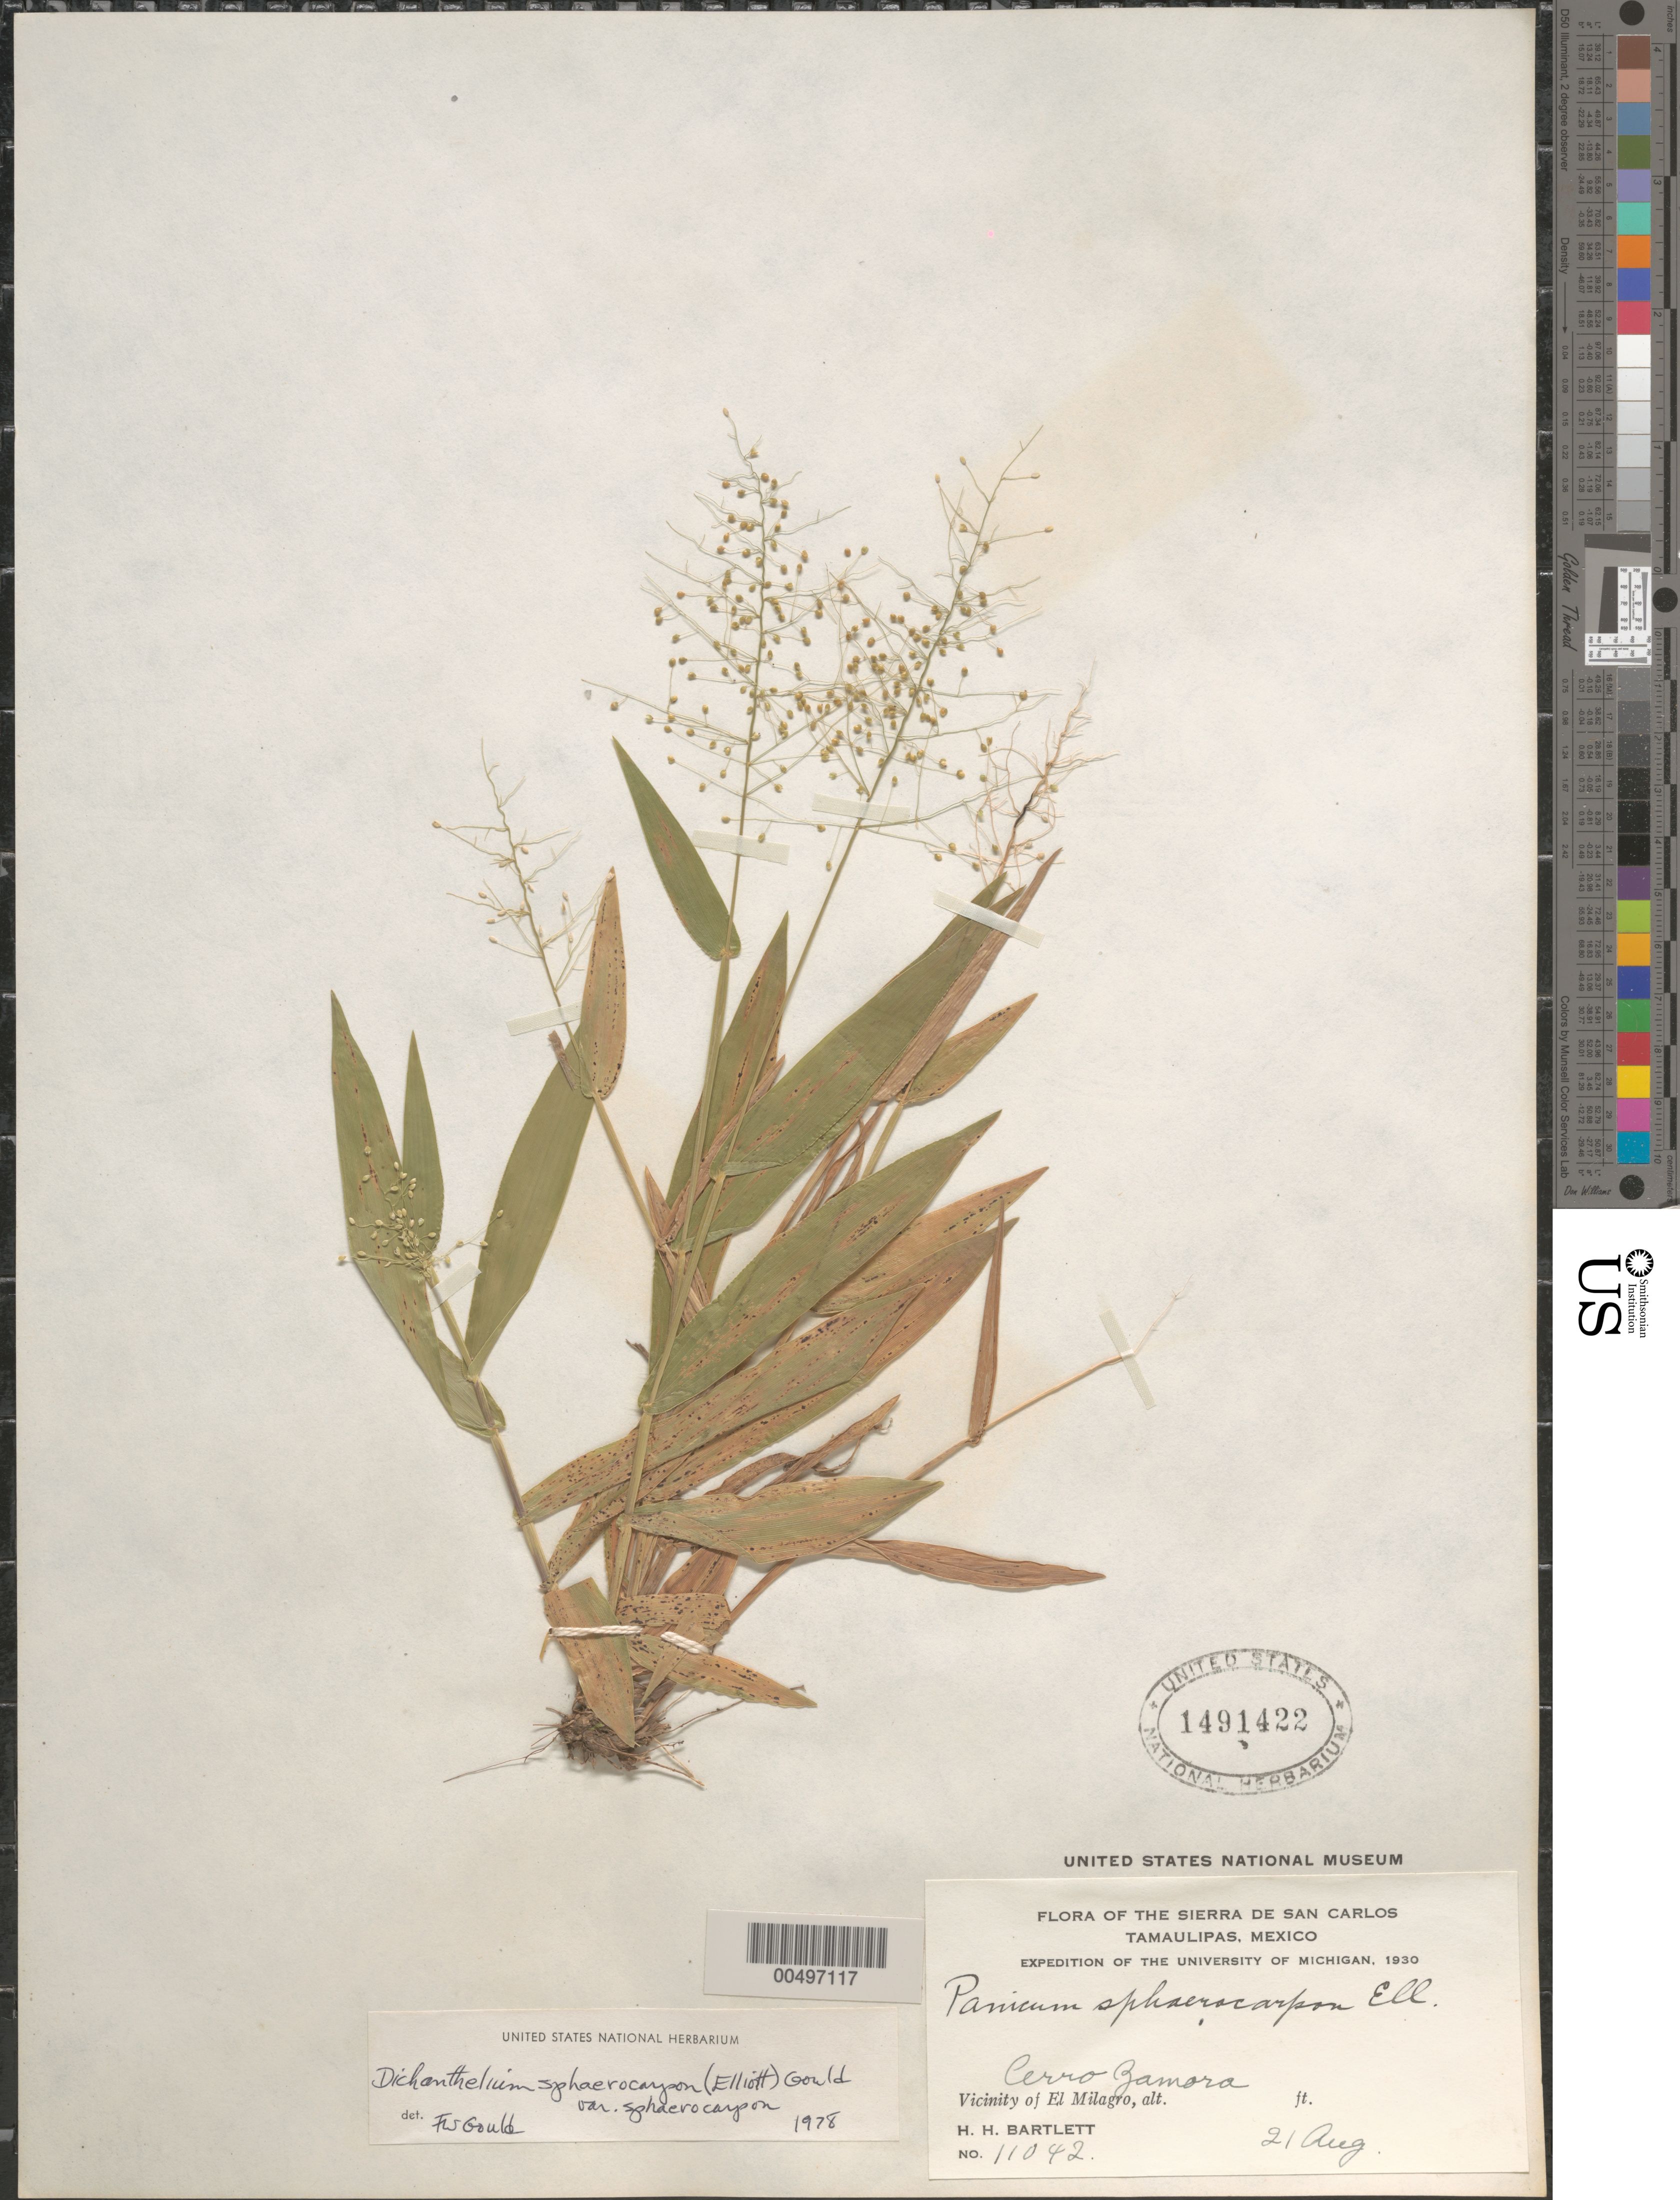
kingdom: Plantae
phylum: Tracheophyta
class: Liliopsida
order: Poales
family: Poaceae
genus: Dichanthelium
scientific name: Dichanthelium sphaerocarpon var. sphaerocarpon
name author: (Elliott) Gould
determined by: Gould, F. W.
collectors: H. H. Bartlett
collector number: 11042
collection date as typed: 21 Aug 1930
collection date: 1930-08-21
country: Mexico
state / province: Tamaulipas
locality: Sierra de San Carlos, Cerro Zamora, vicinity of El Milagro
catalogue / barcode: US 1491422